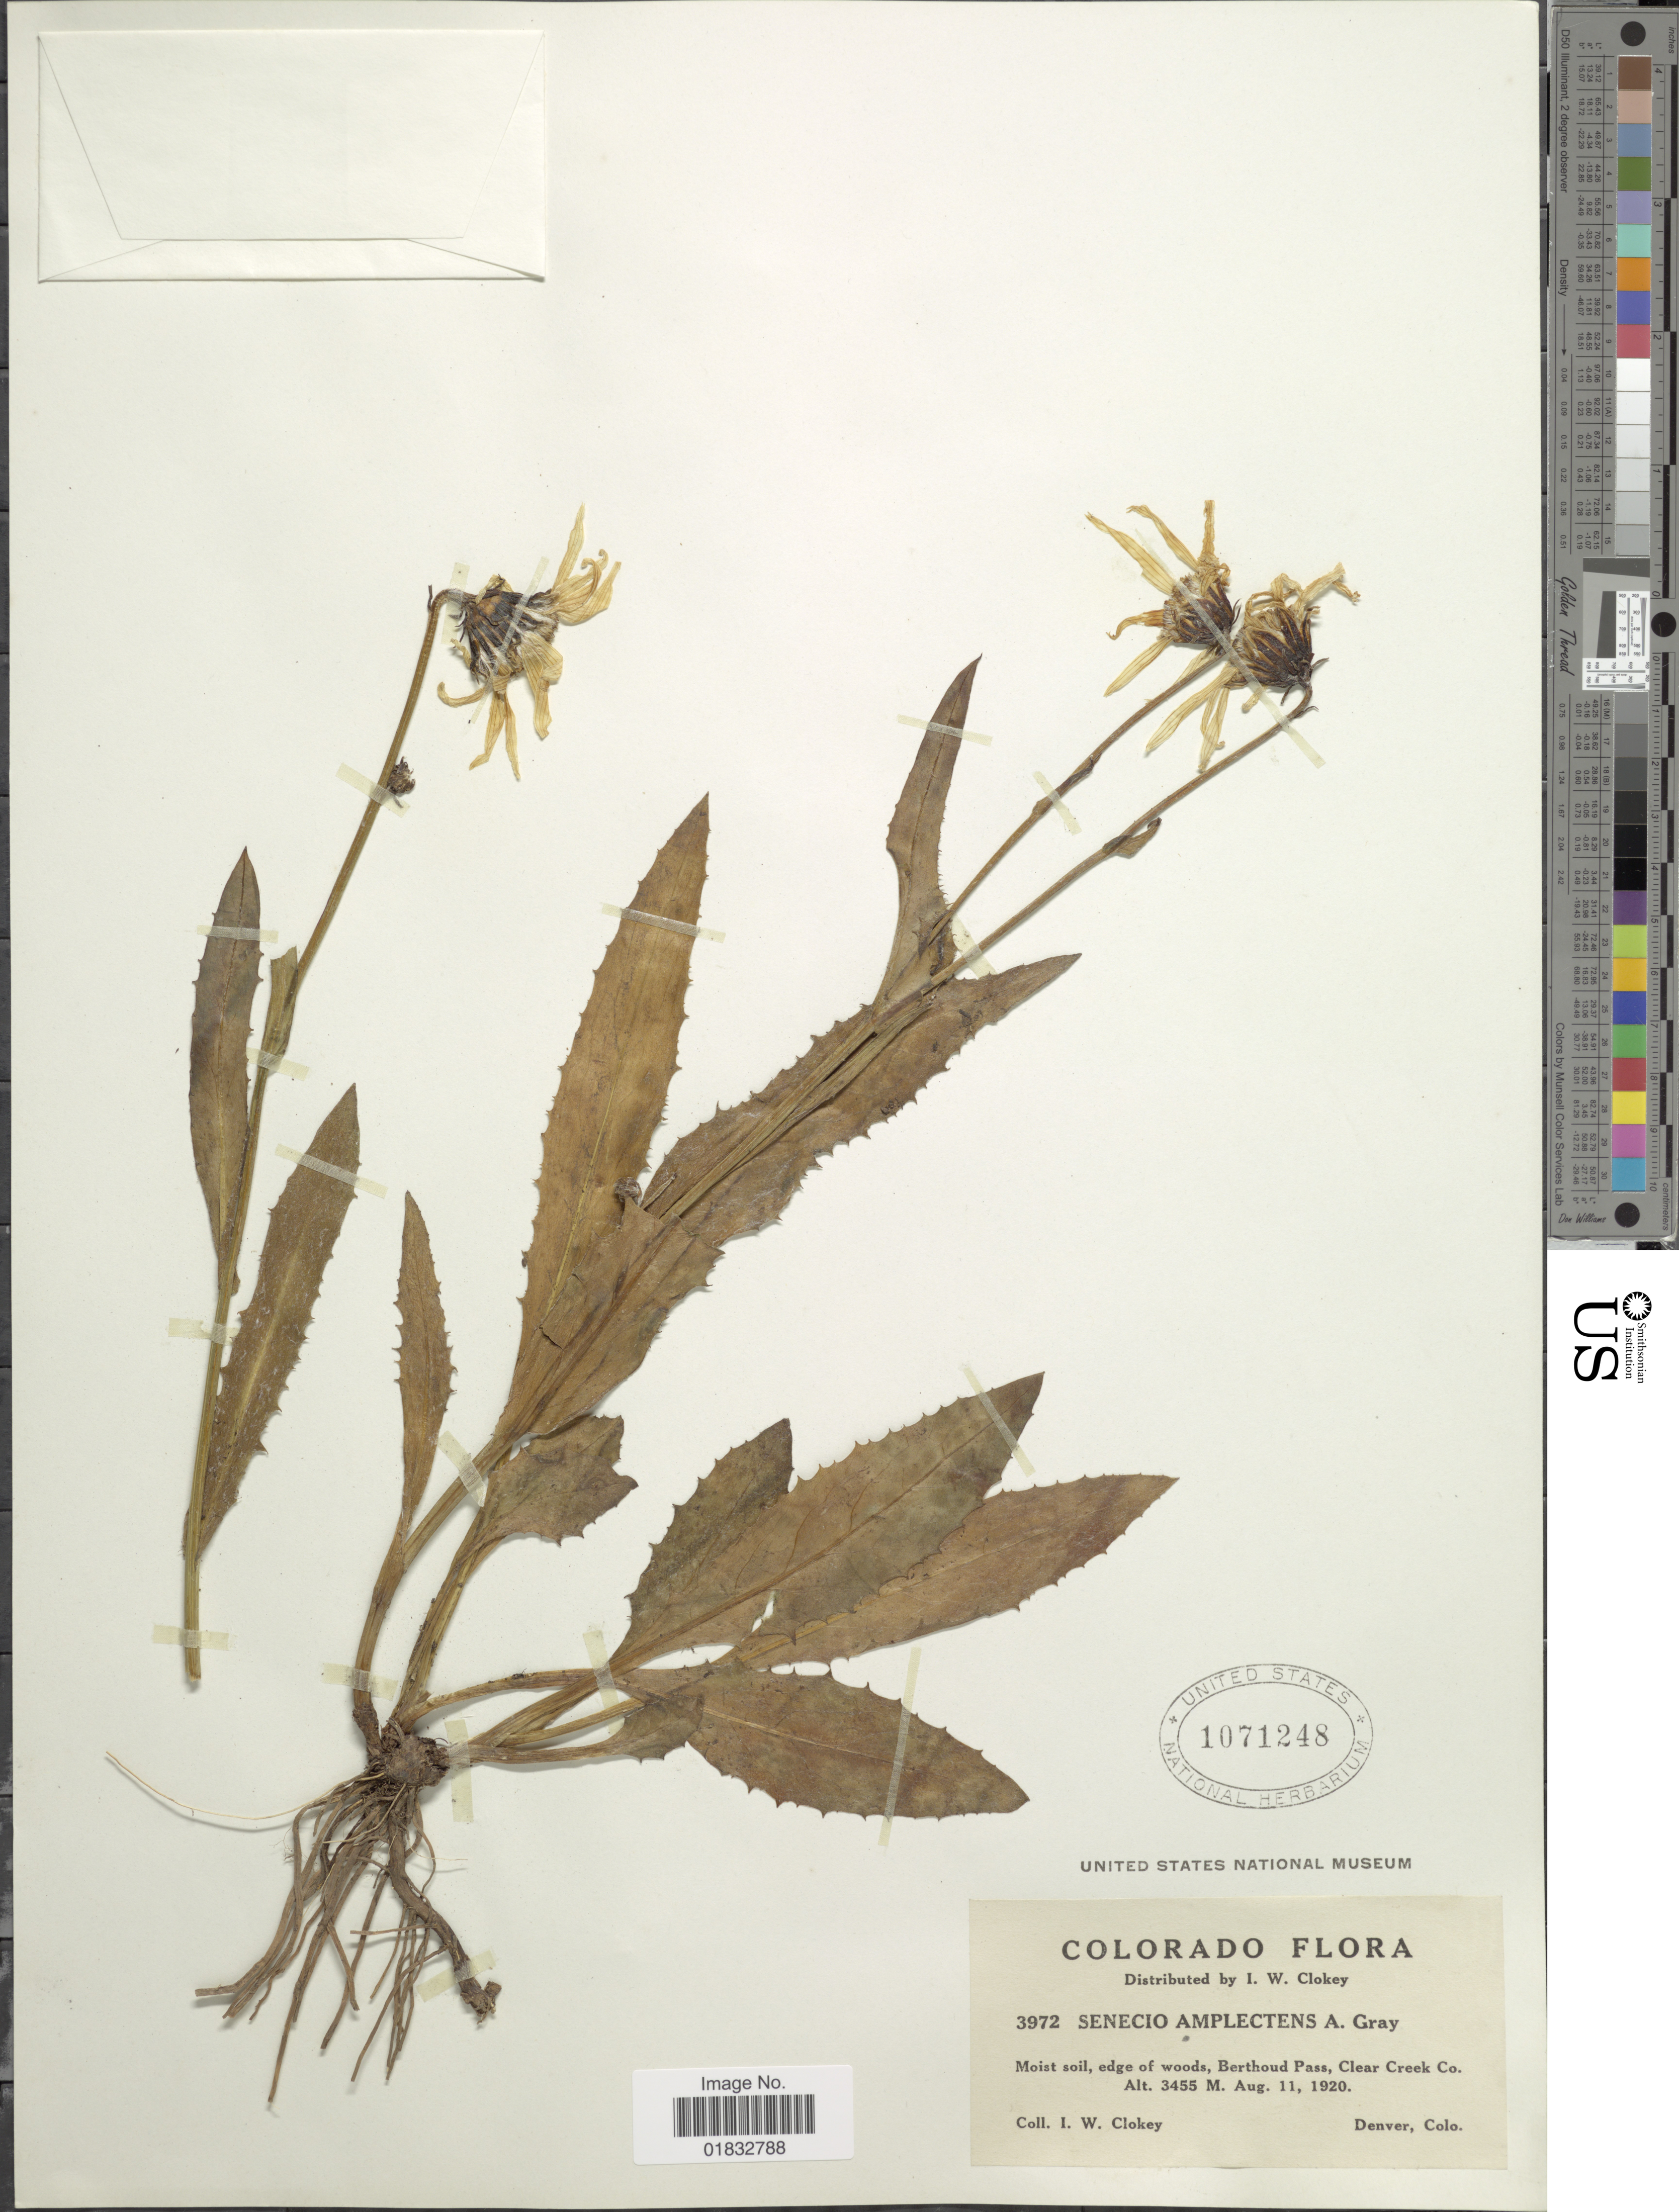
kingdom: Plantae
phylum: Tracheophyta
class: Magnoliopsida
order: Asterales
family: Asteraceae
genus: Senecio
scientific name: Senecio amplectens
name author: A. Gray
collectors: I. W. Clokey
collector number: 3972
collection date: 1920-08-11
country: United States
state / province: Colorado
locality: Moist soil, edge of woods, Berthoud Pass, Clear Creek Co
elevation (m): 3455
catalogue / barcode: US 1071248